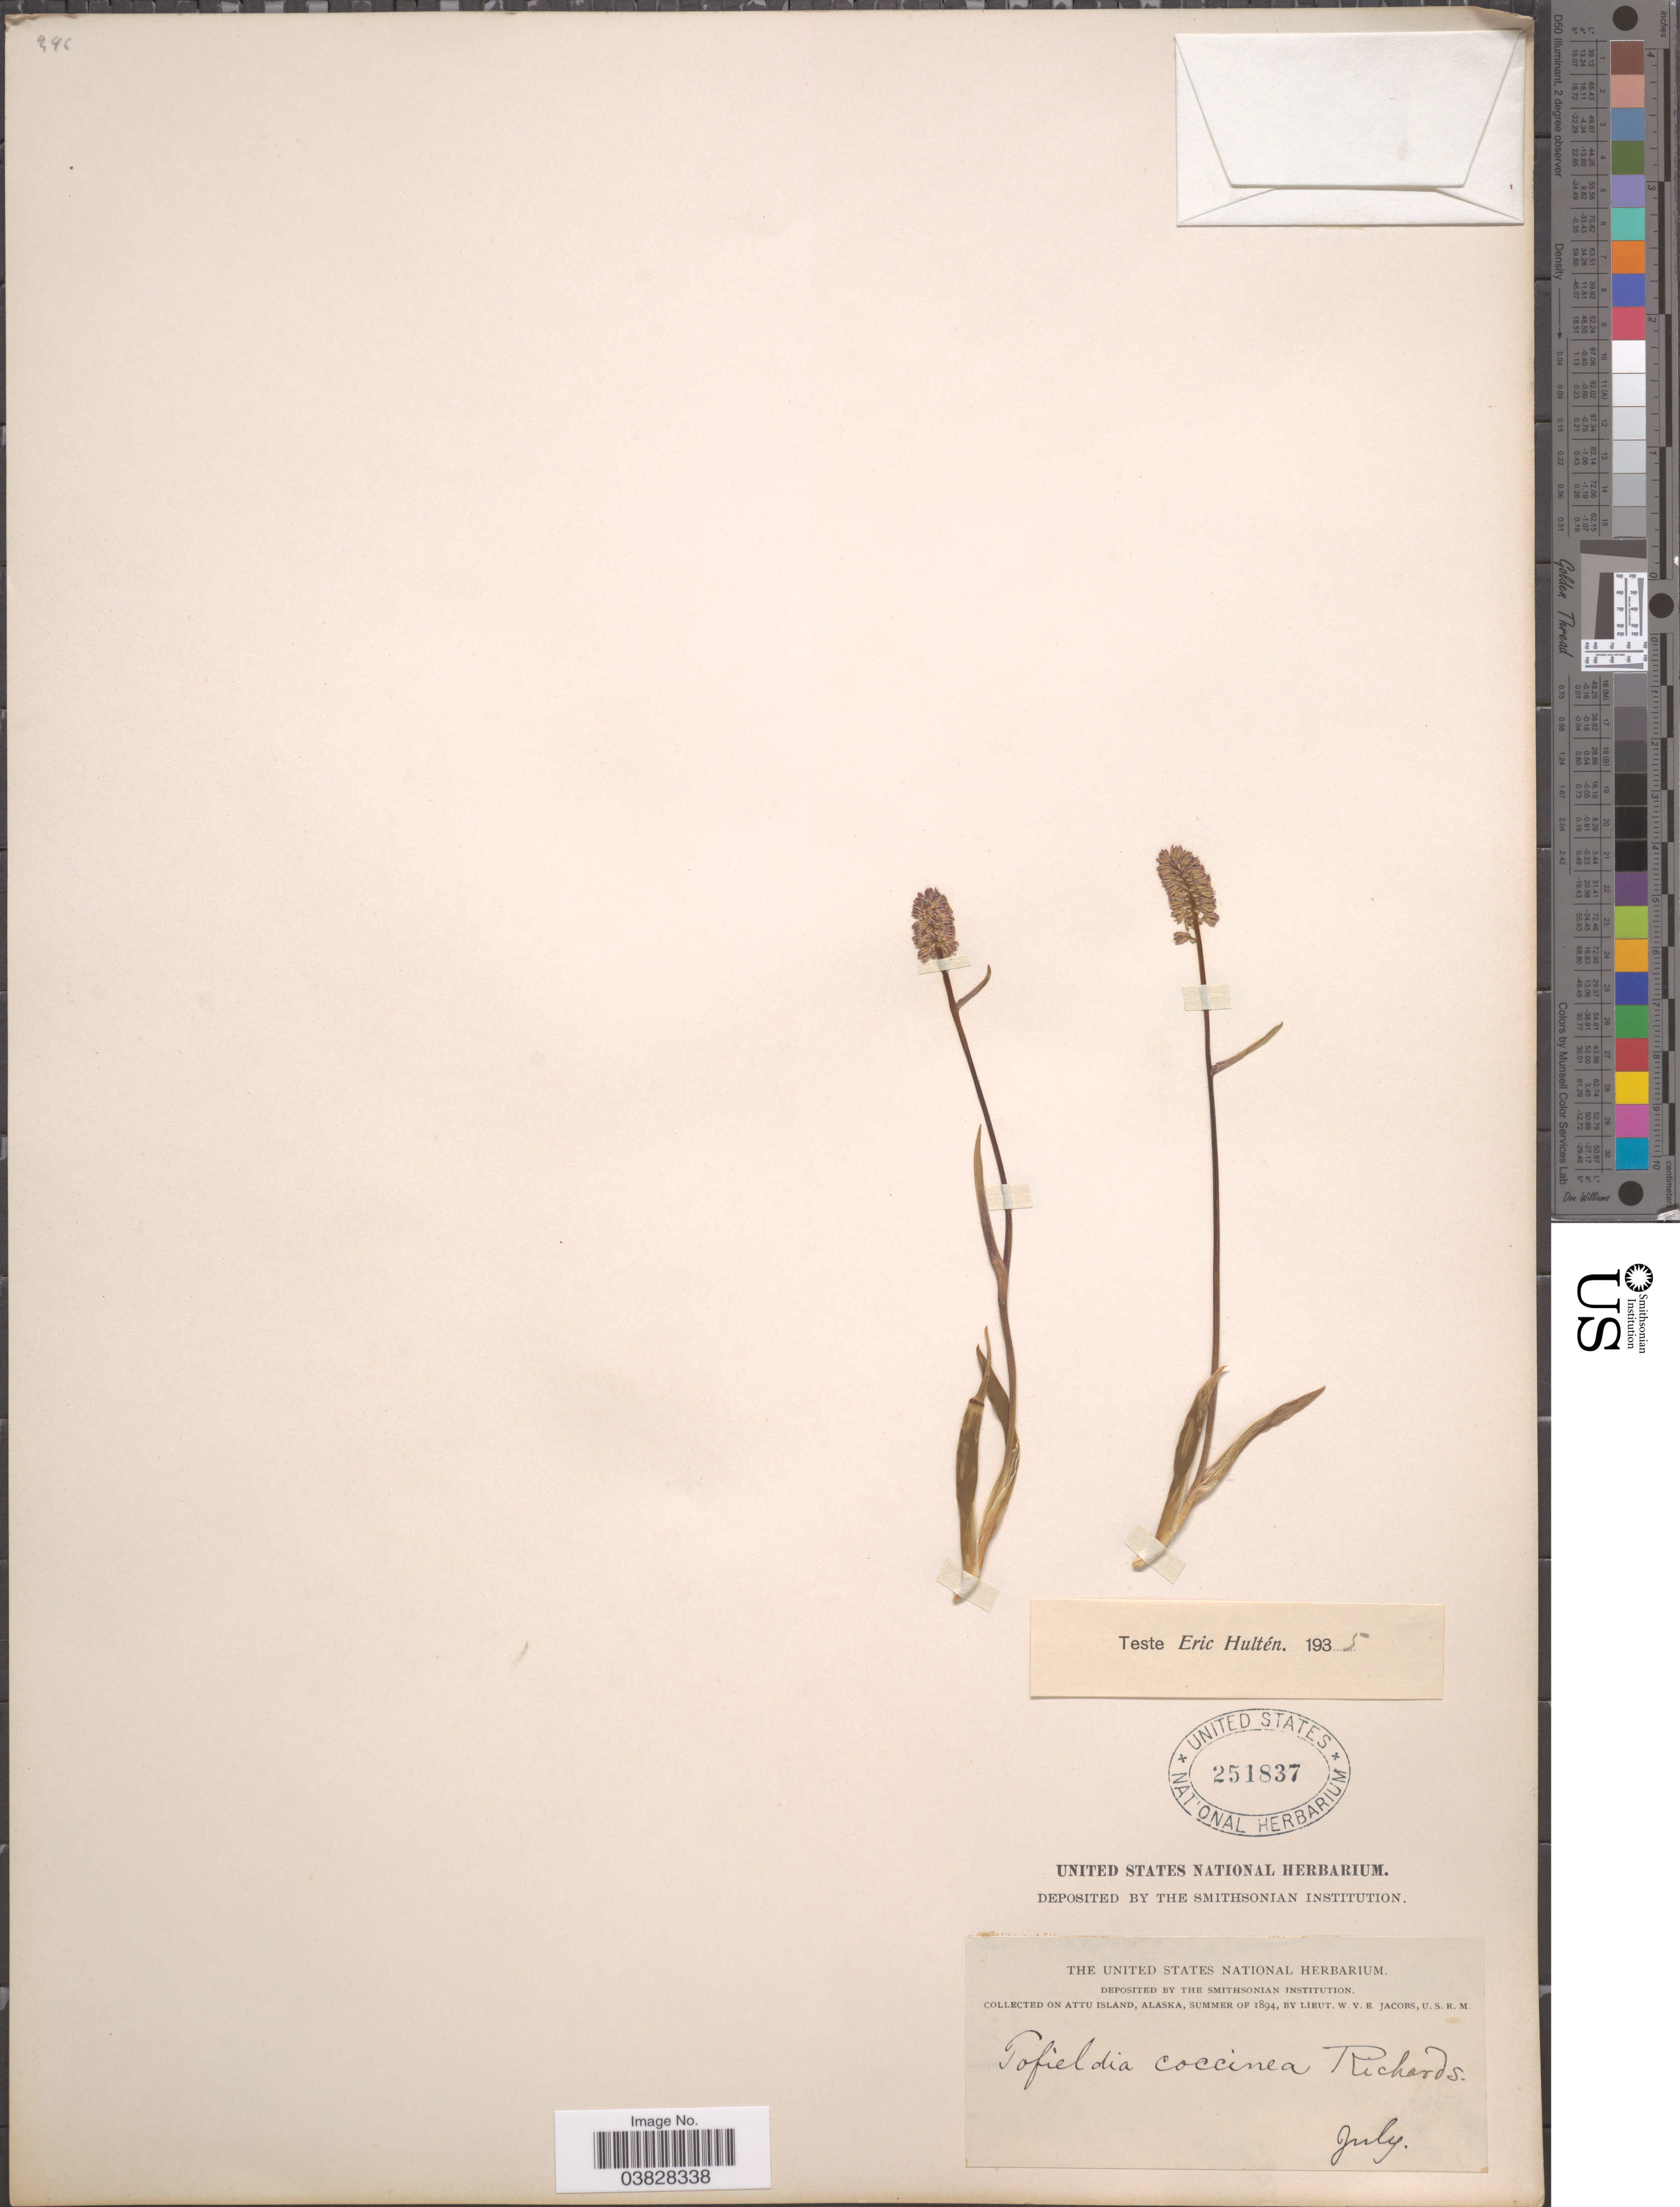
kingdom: Plantae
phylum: Tracheophyta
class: Liliopsida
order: Alismatales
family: Tofieldiaceae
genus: Tofieldia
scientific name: Tofieldia coccinea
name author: Richardson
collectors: W. V. E. Jacobs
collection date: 1894-07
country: United States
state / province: Alaska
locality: On Attu Island.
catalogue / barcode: US 251837